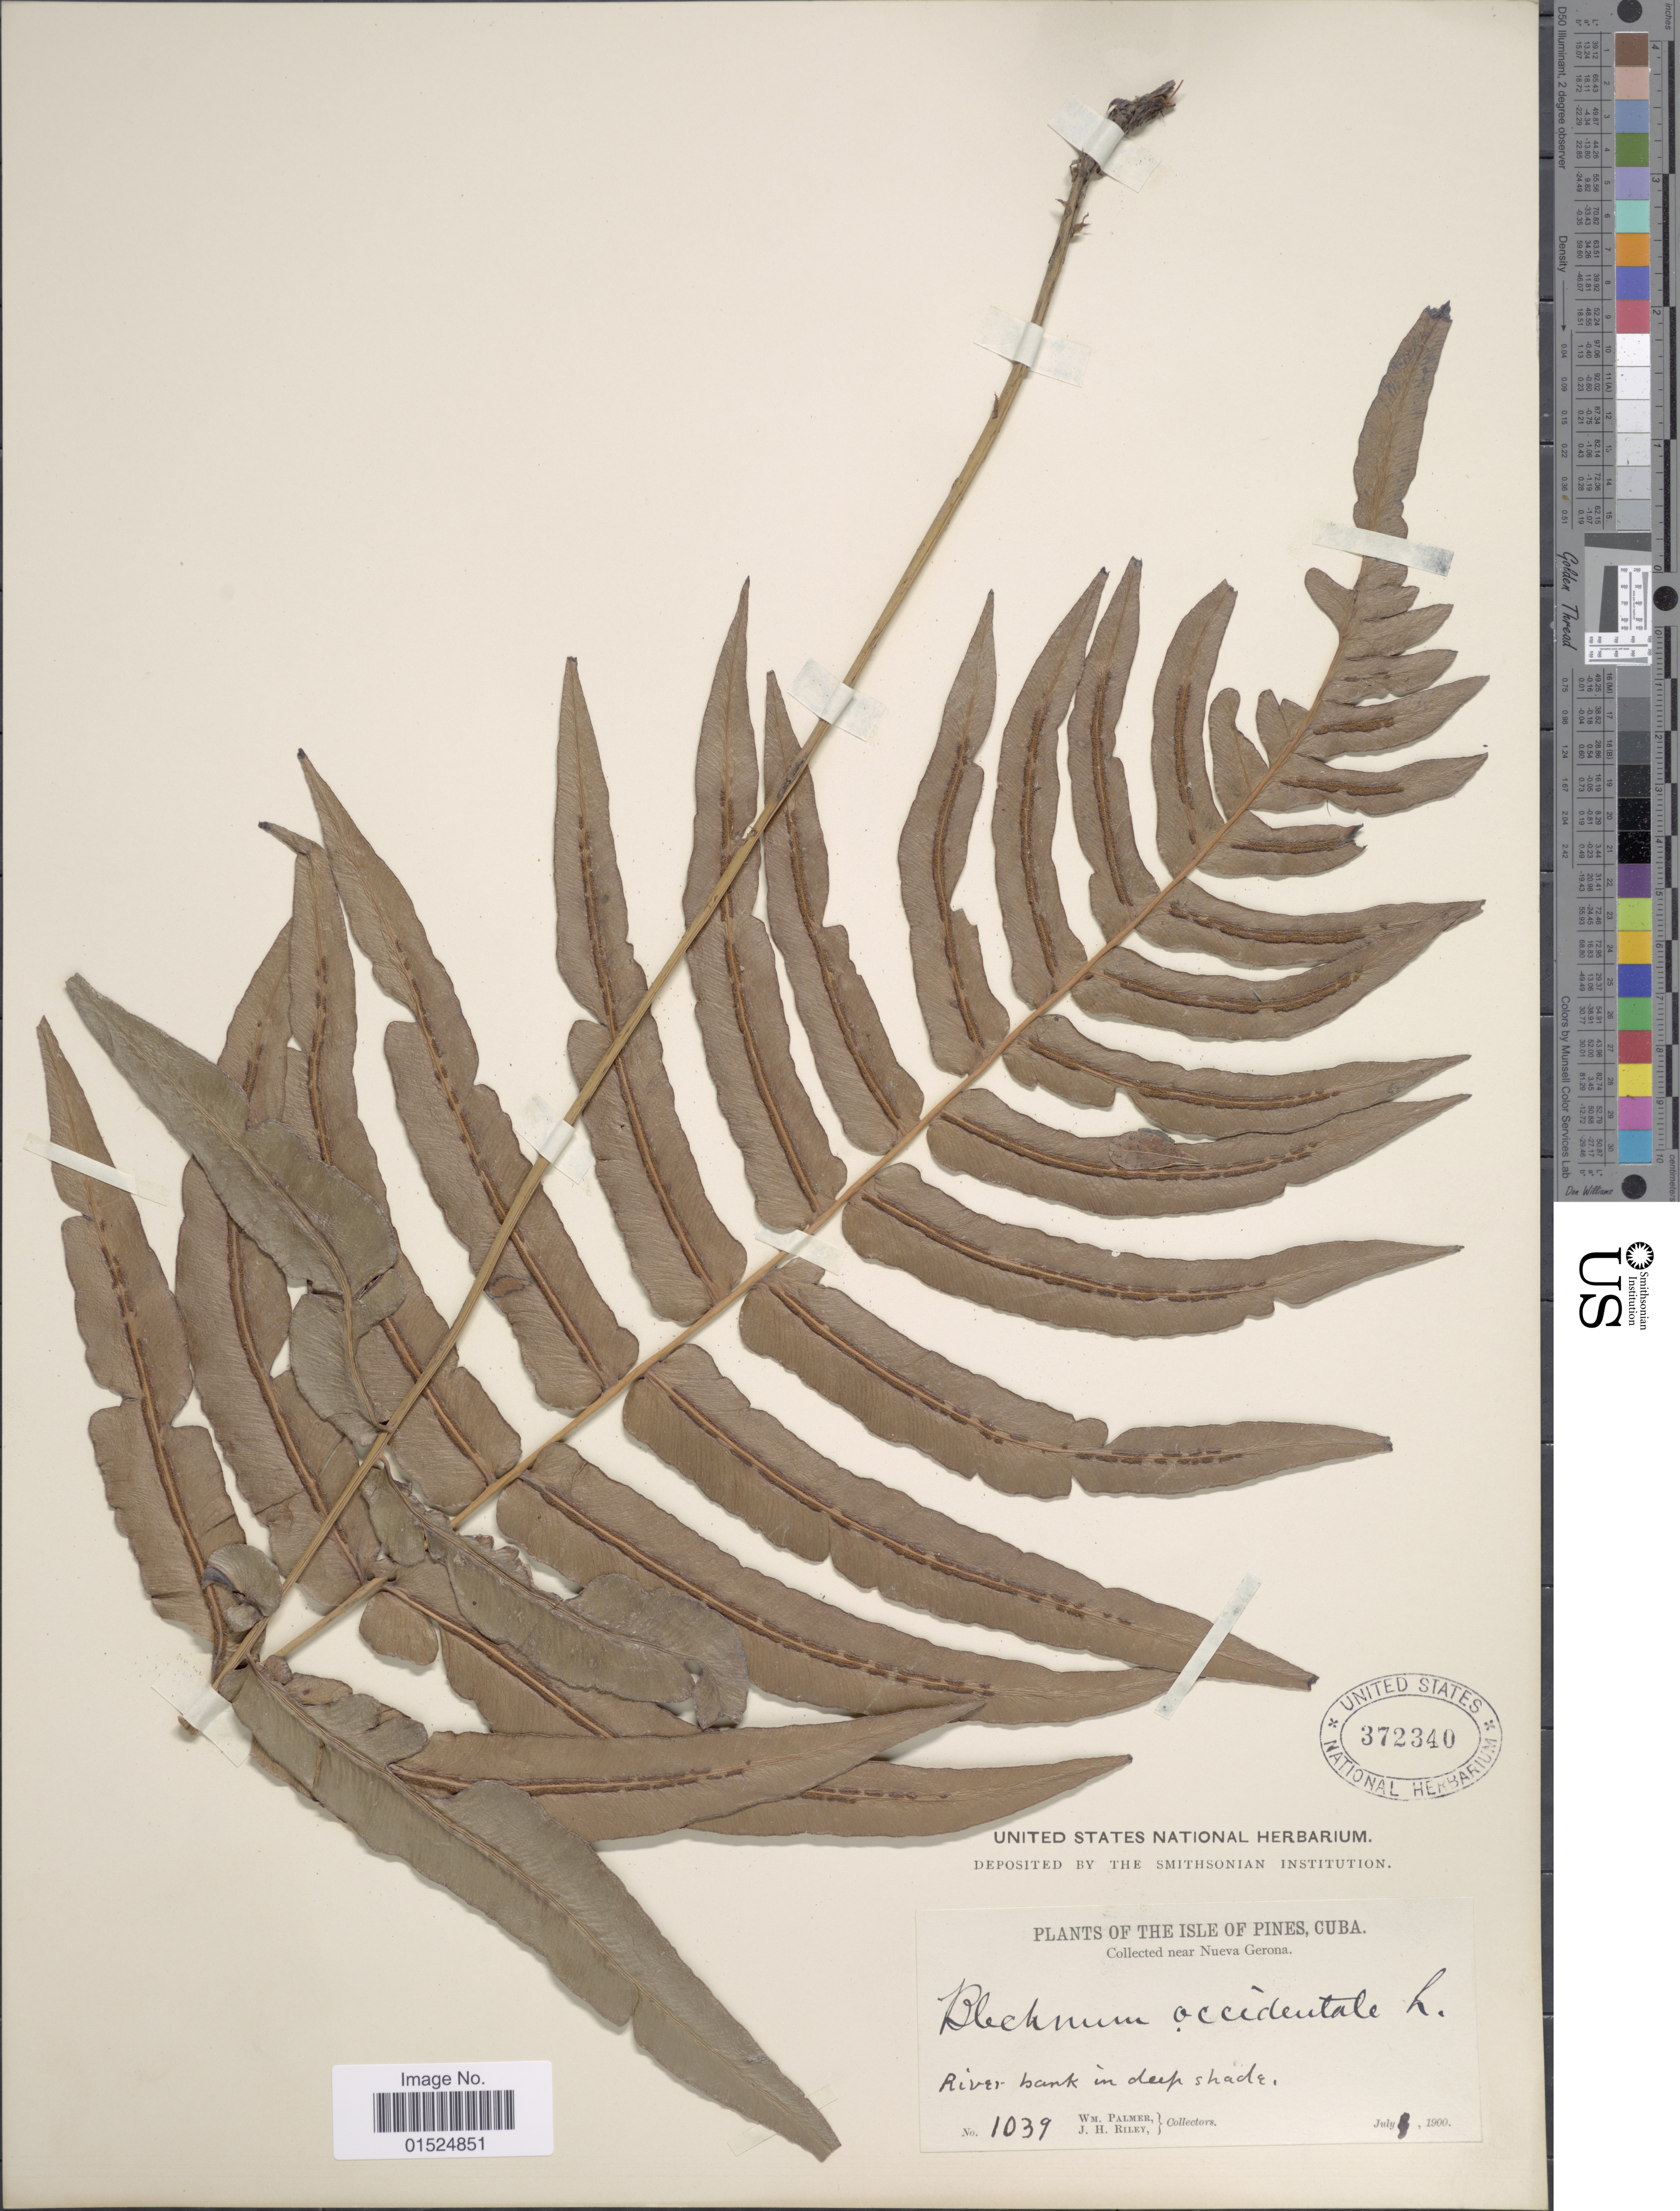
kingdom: Plantae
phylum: Tracheophyta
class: Polypodiopsida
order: Polypodiales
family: Blechnaceae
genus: Blechnum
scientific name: Blechnum occidentale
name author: L.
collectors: W. Palmer & J. H. Riley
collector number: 1039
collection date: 1900-07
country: Cuba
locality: Plants of the Isle of Pines, near Nueva Gerona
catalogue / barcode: US 372340